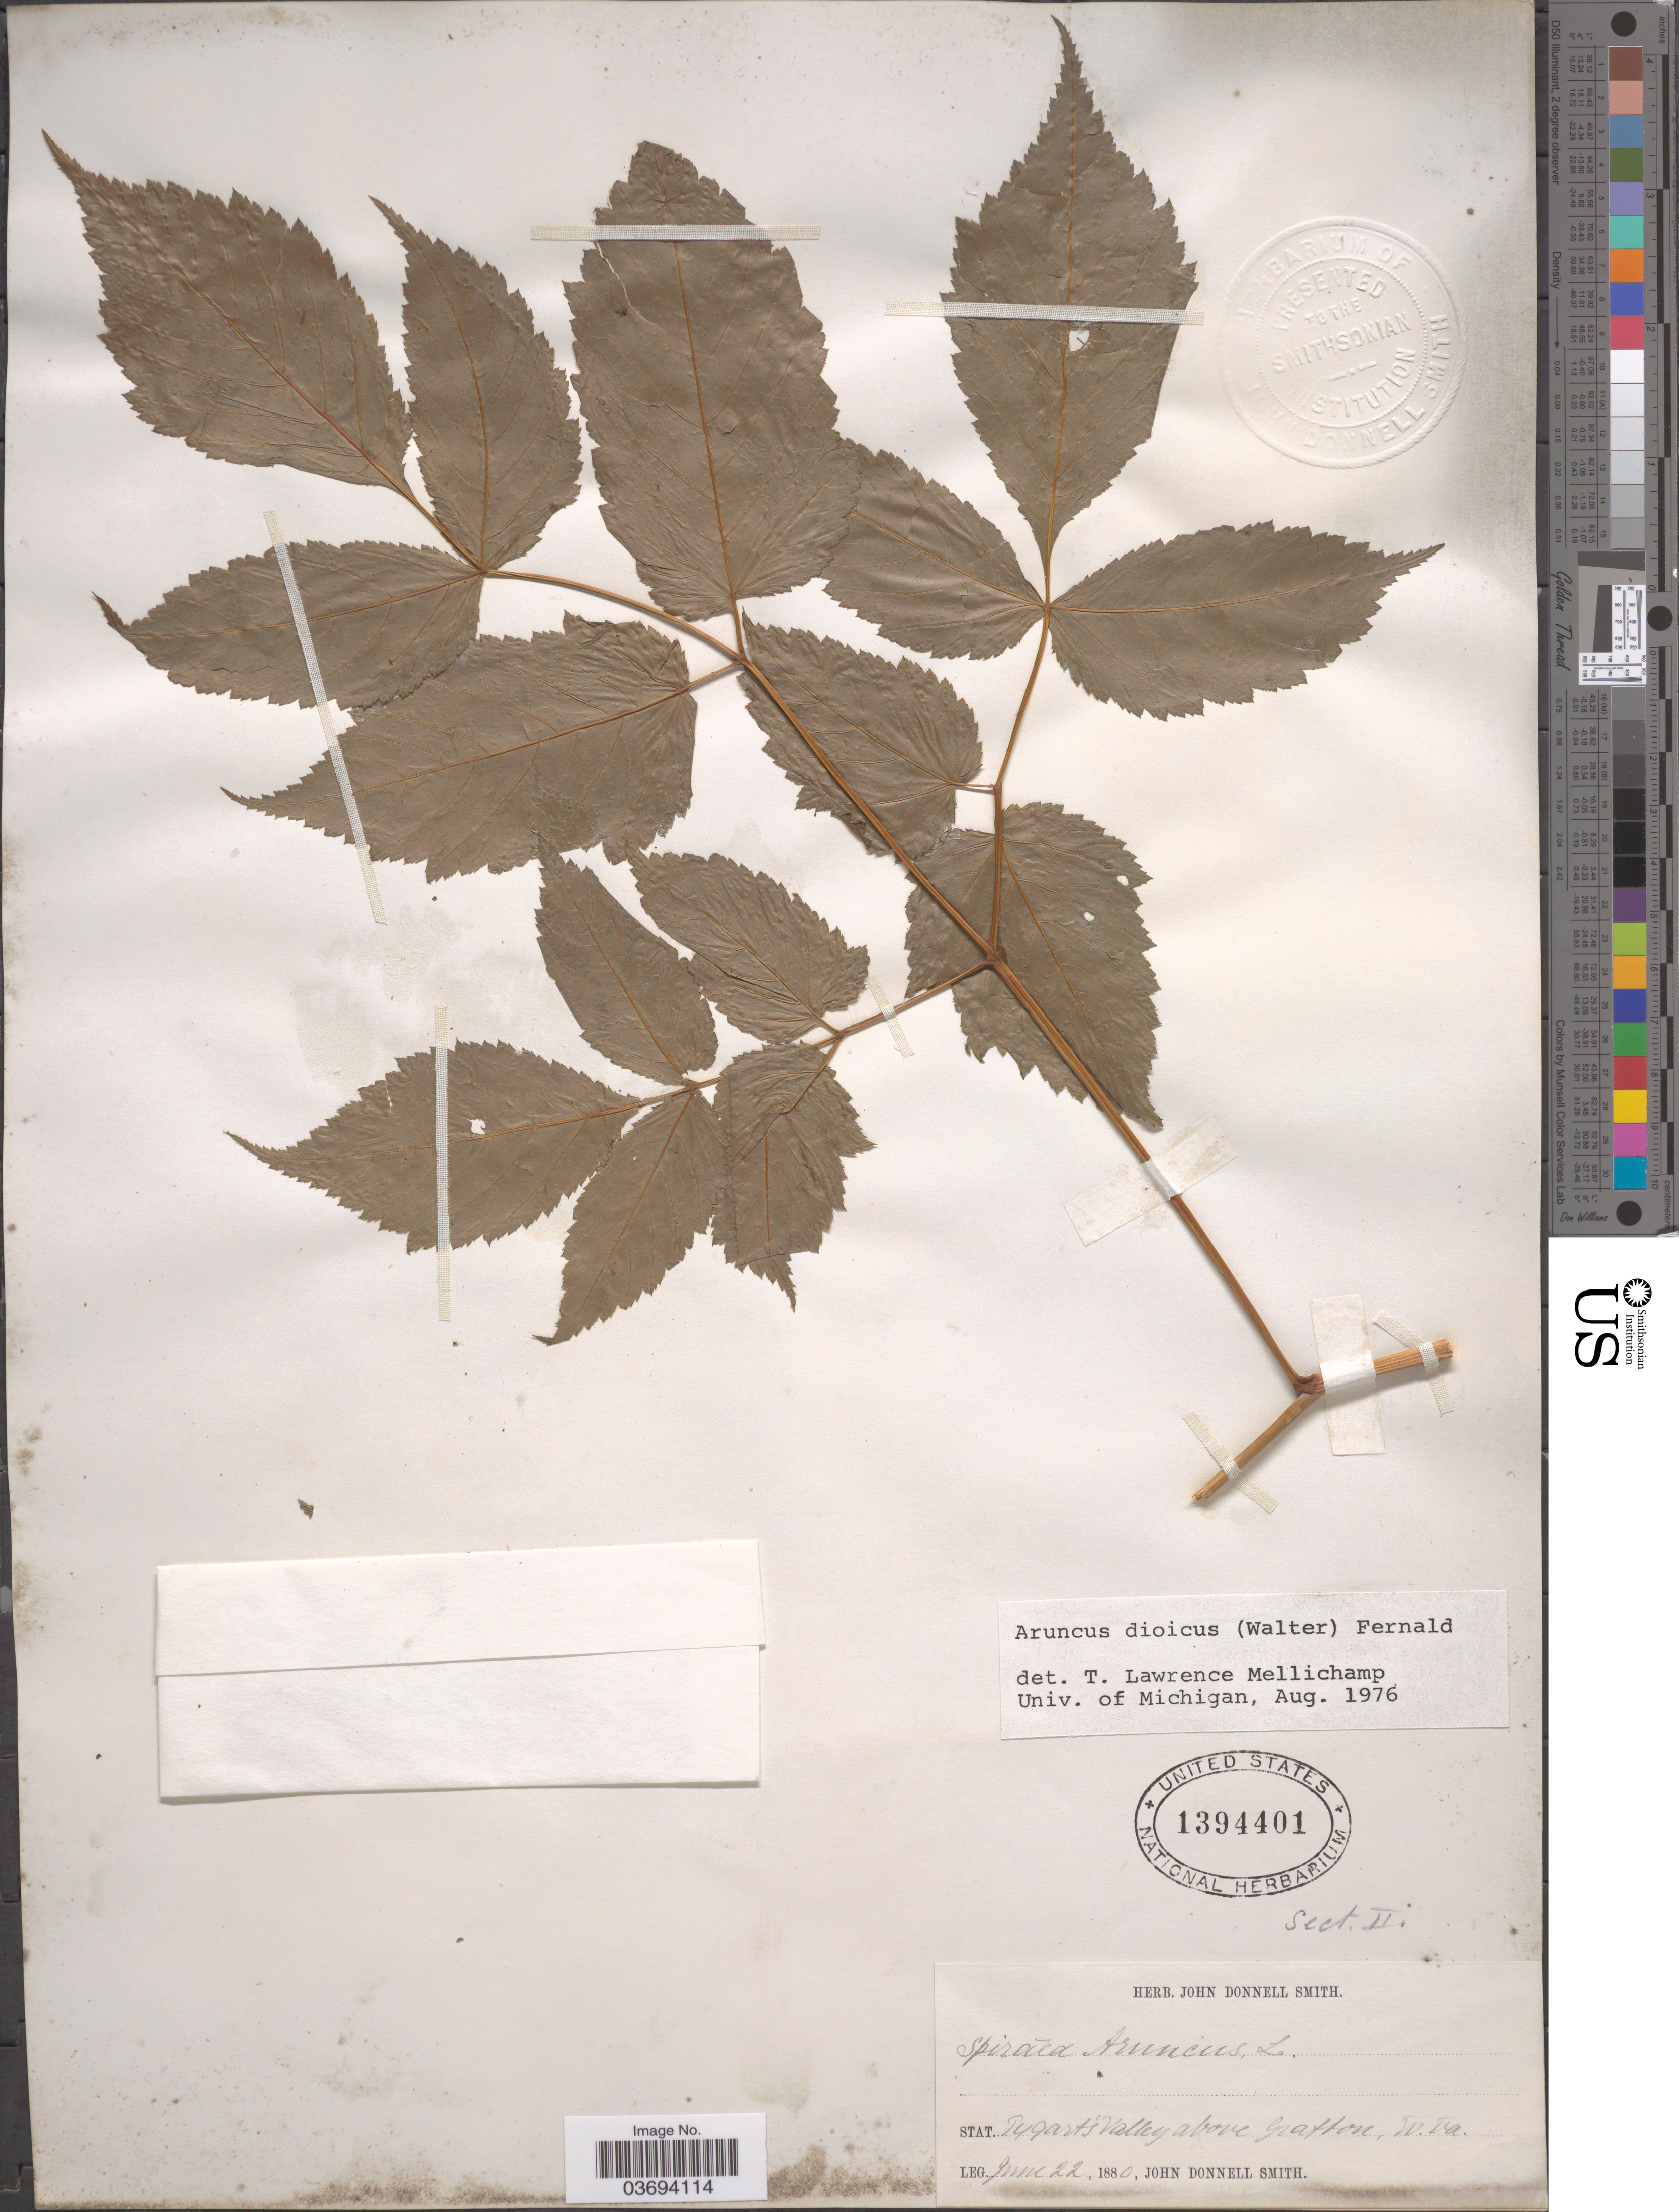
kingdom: Plantae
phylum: Tracheophyta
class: Magnoliopsida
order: Rosales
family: Rosaceae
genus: Aruncus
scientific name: Aruncus dioicus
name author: (Walter) Fernald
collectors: J. Donnell Smith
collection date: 1880-06-22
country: United States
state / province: West Virginia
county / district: Randolph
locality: Tygart's Valley above Grafton.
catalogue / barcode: US 1394401